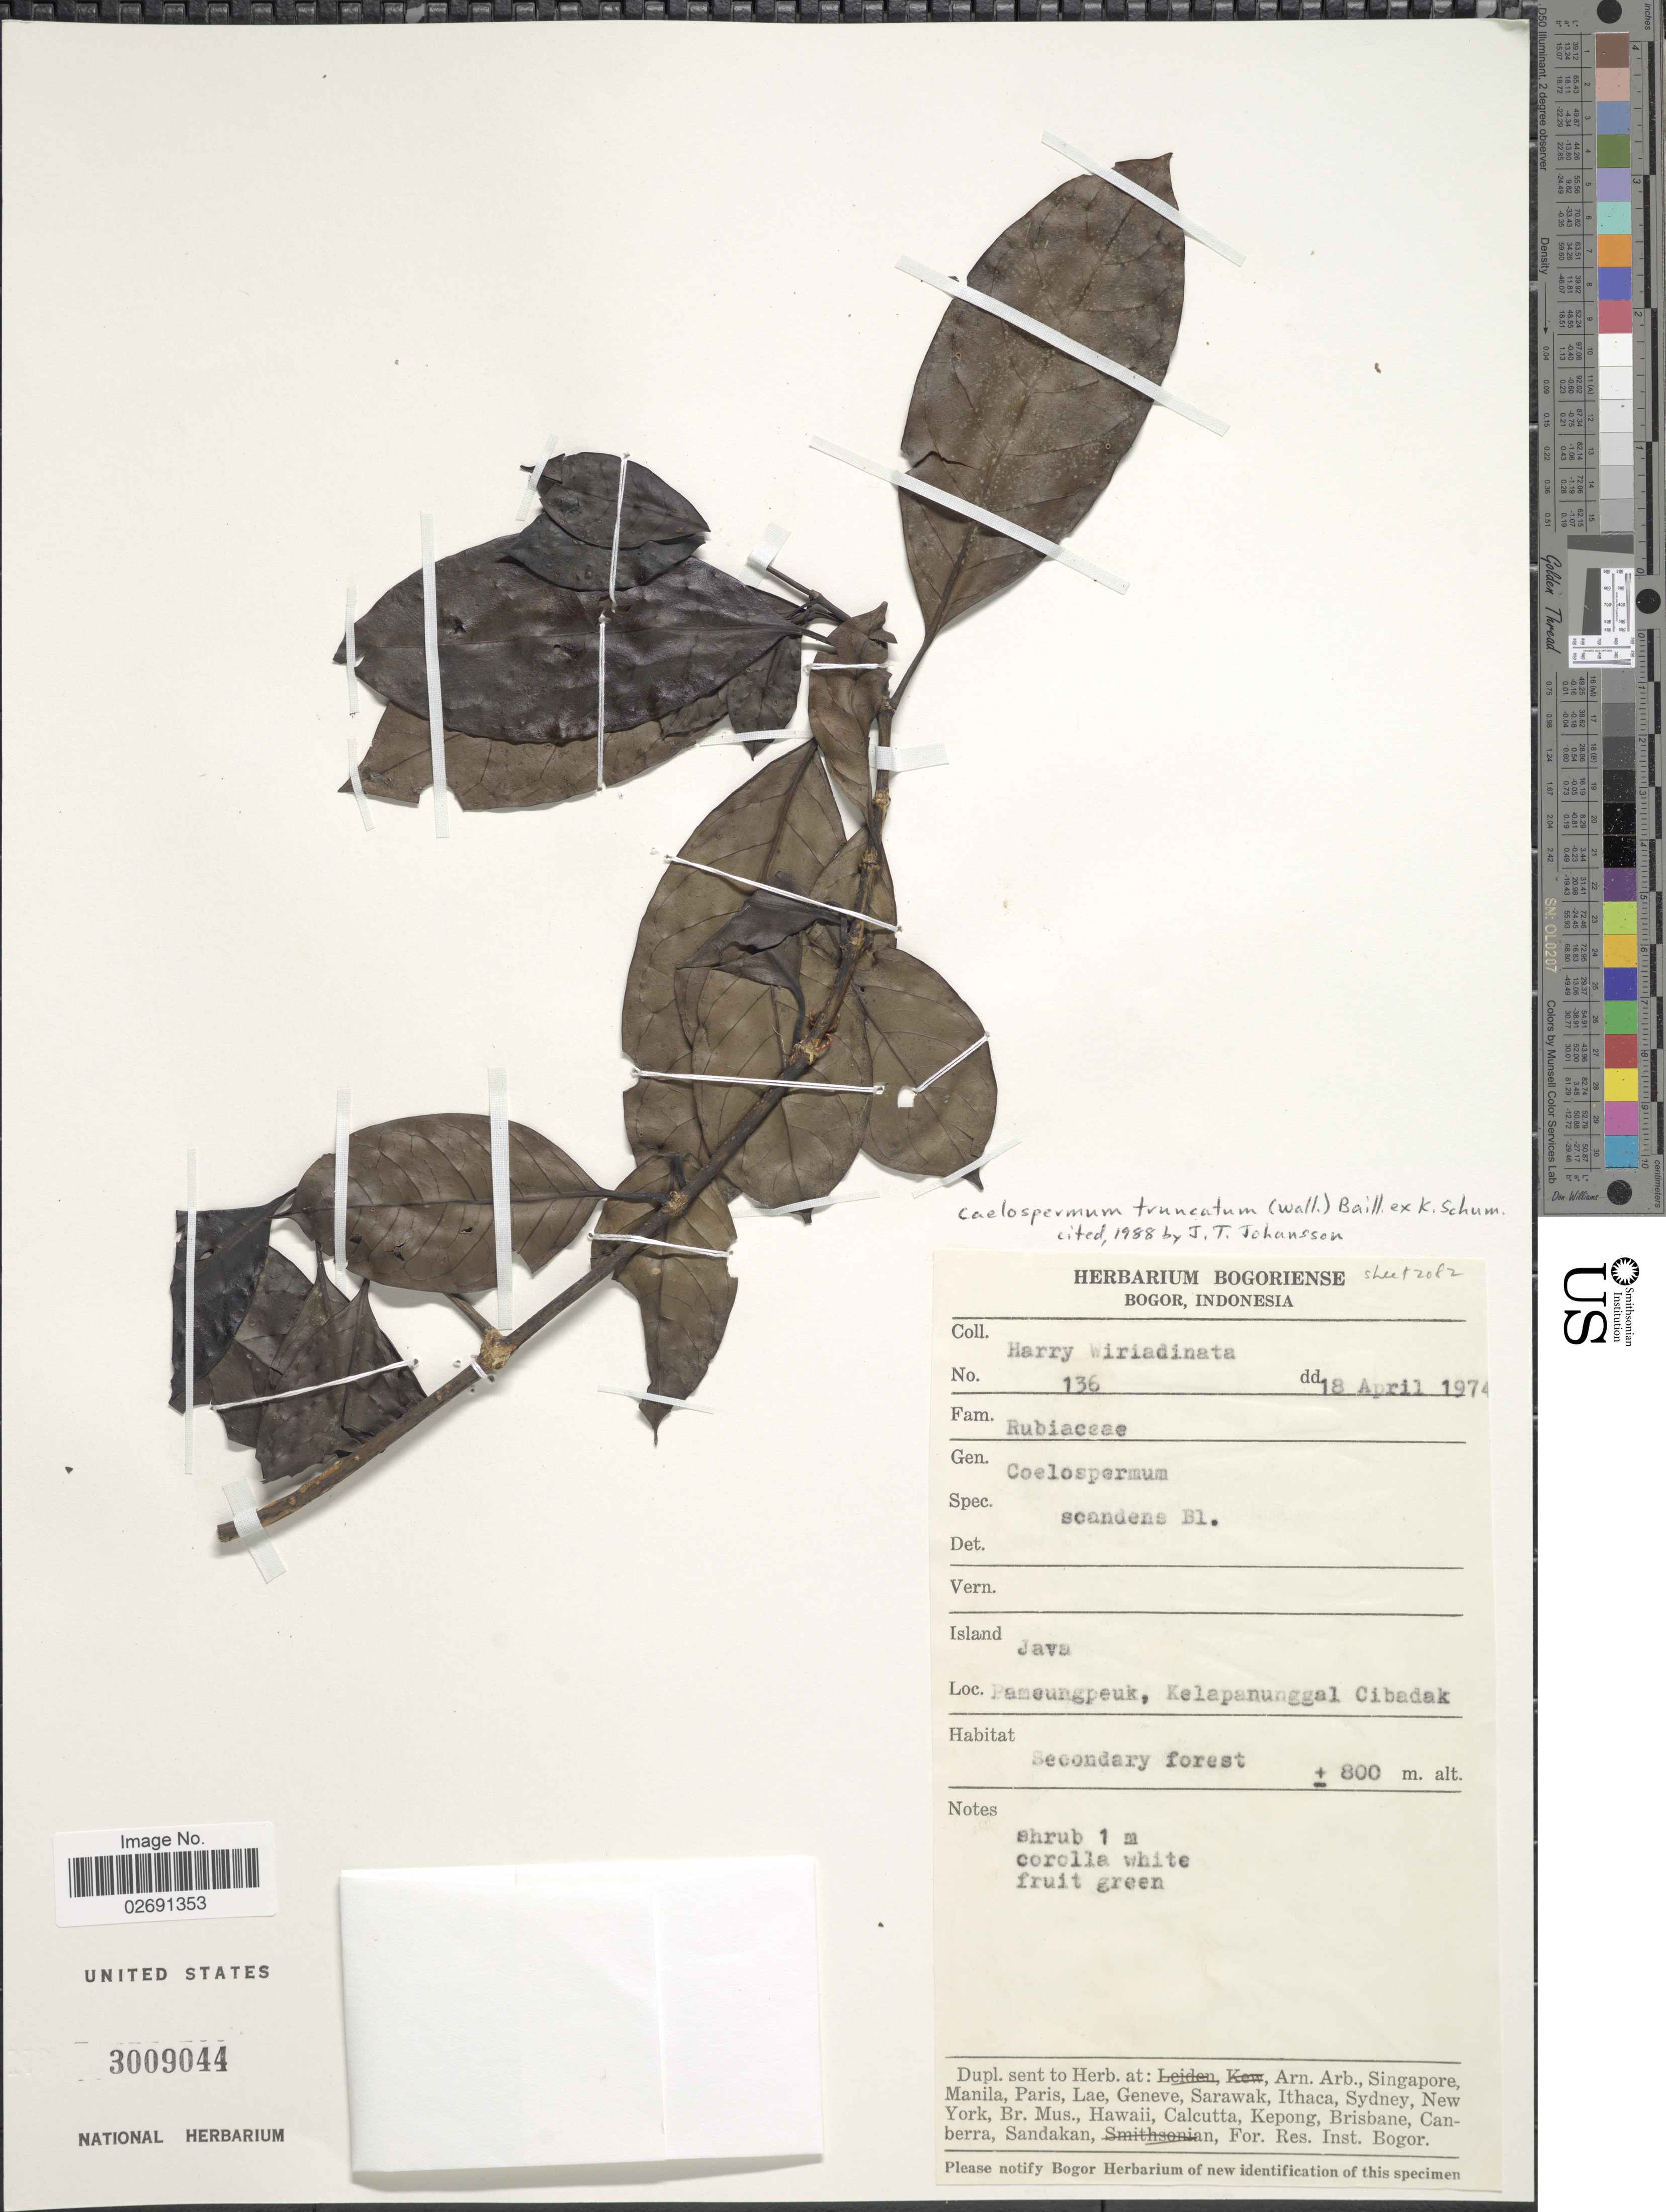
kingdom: Plantae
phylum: Tracheophyta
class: Magnoliopsida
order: Gentianales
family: Rubiaceae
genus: Coelospermum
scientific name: Coelospermum truncatum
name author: (Wall.) Baill. ex K. Schum.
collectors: H. Wiriadinata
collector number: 136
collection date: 1974-04-18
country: Indonesia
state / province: Java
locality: Pameungpeuk, Kelapanunggal Cibadak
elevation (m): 800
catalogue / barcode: US 3009044